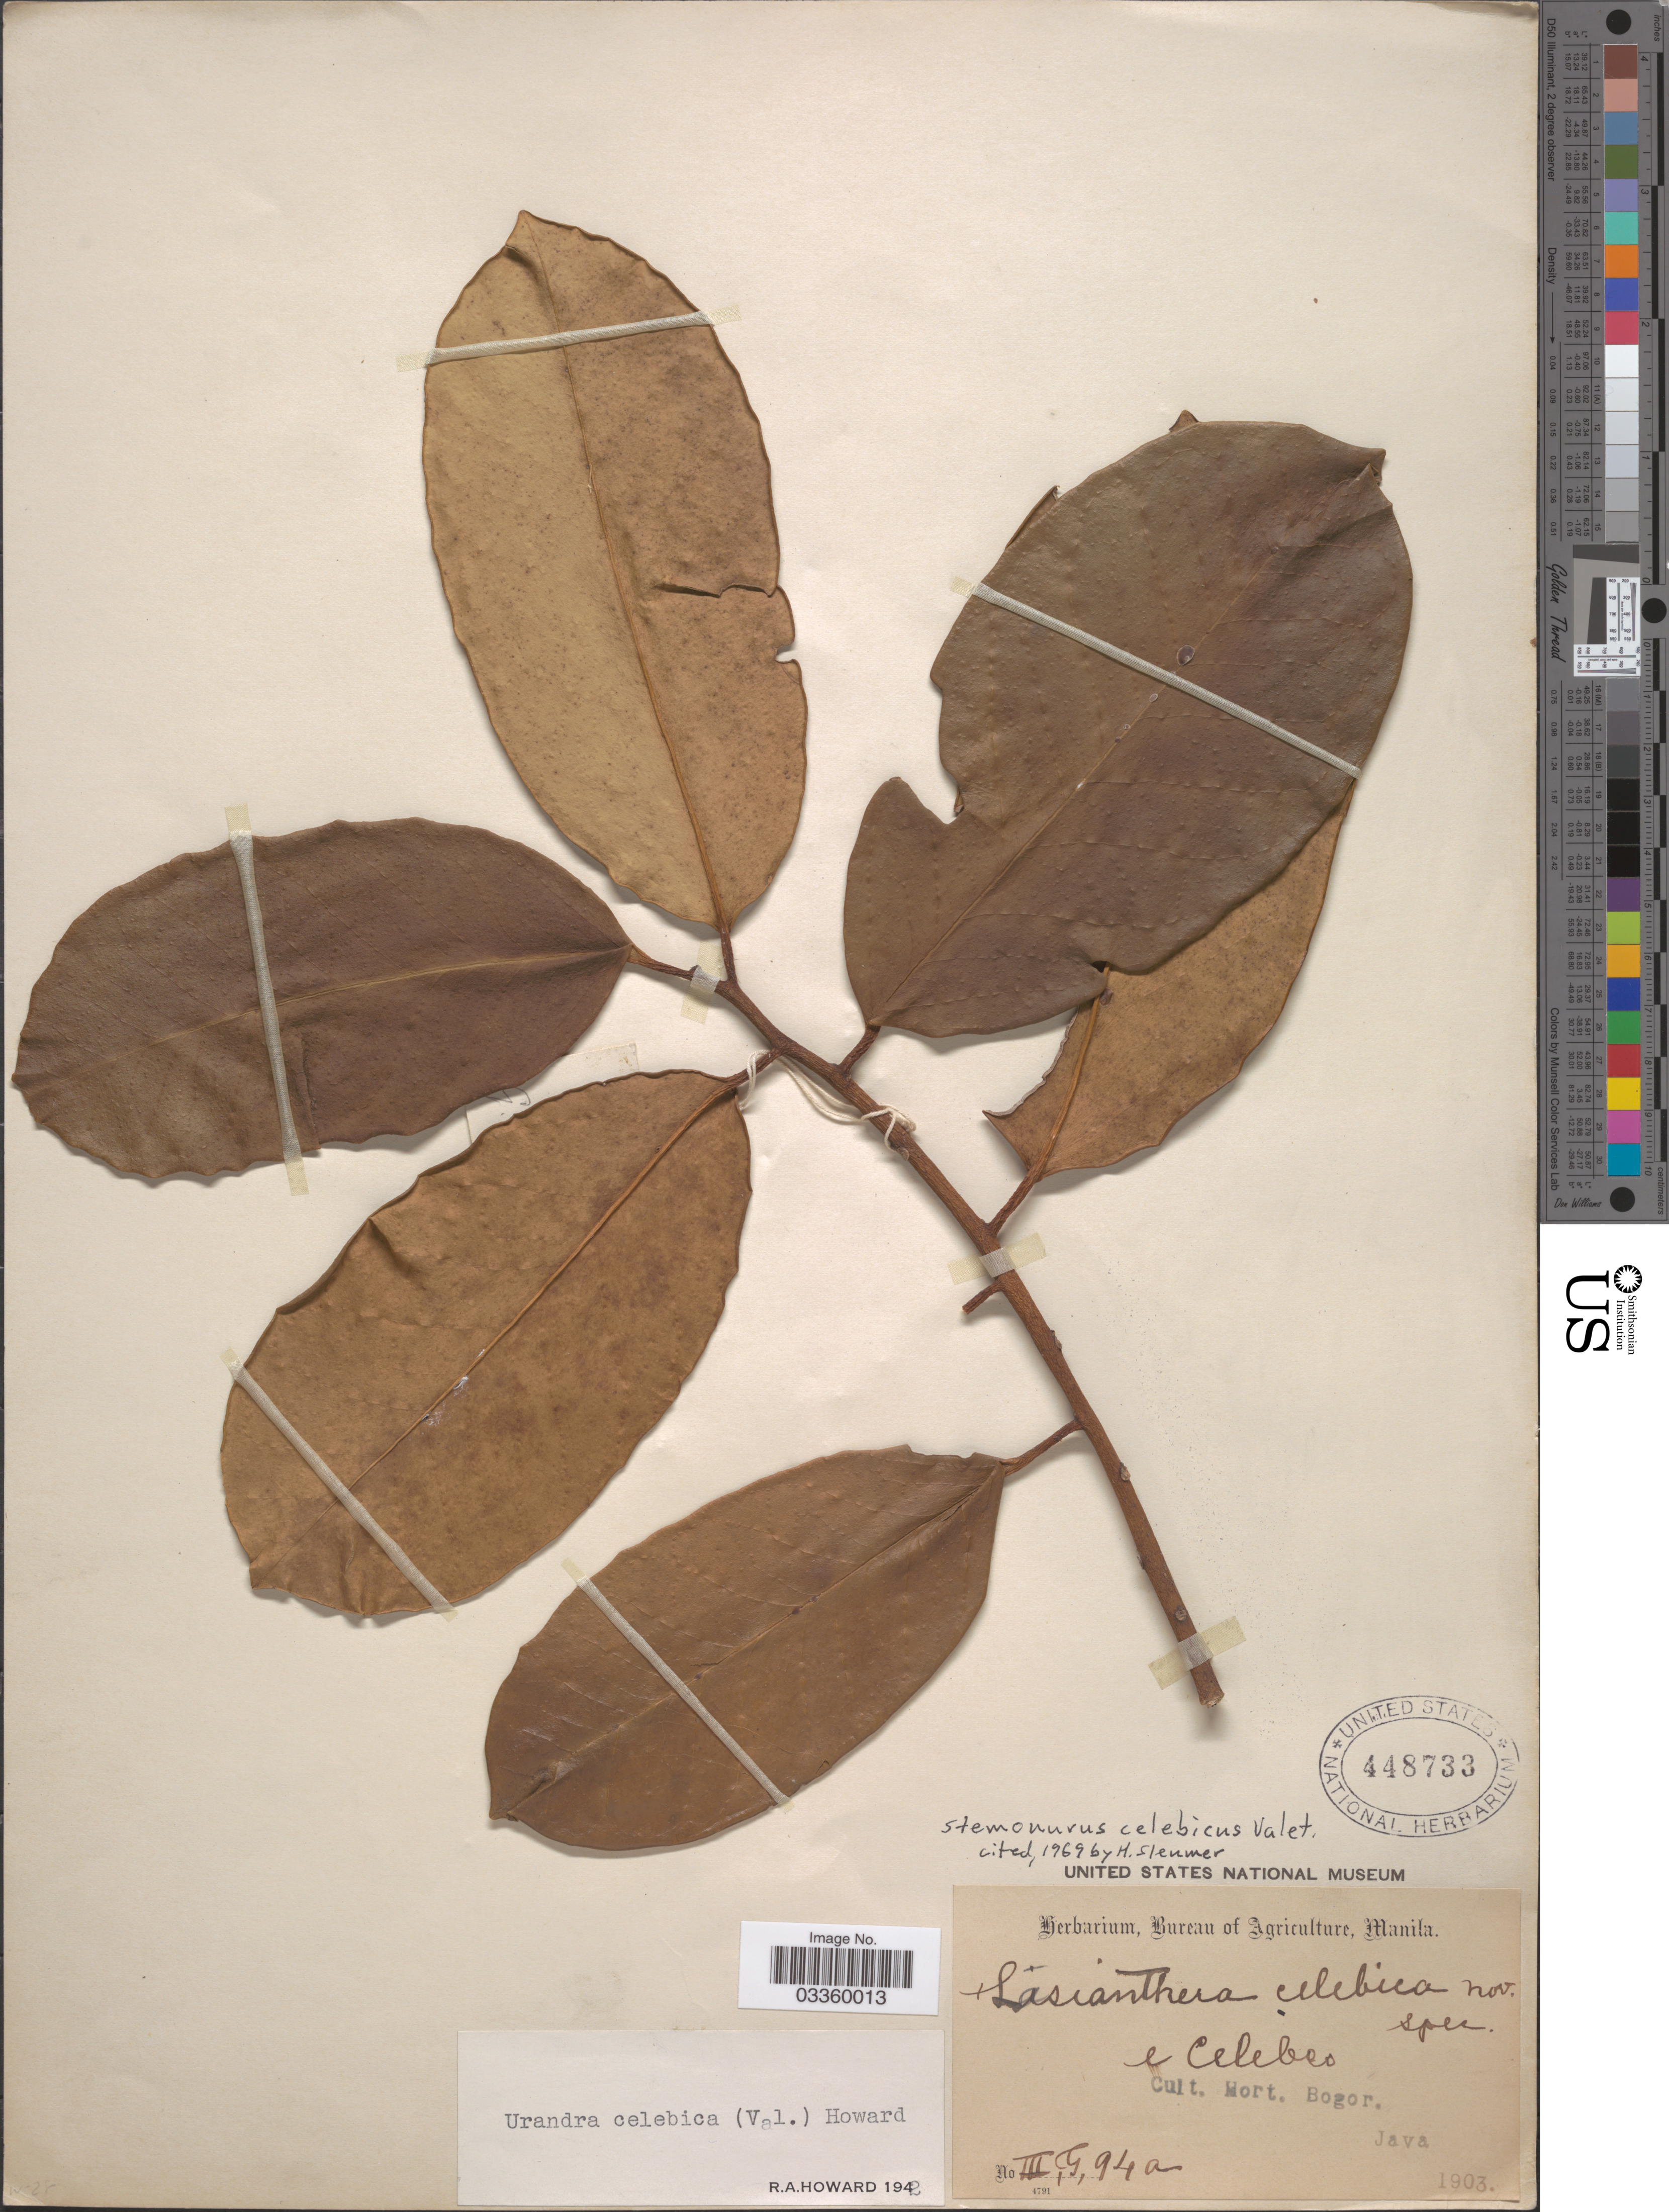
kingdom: Plantae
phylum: Tracheophyta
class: Magnoliopsida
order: Cardiopteridales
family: Stemonuraceae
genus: Stemonurus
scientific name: Stemonurus celebicus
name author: Valeton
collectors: ex Herb. Bur. Agric. Manila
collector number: III, G, 94a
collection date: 1903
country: Indonesia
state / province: Java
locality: Cult. Hort. Bogor.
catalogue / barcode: US 448733